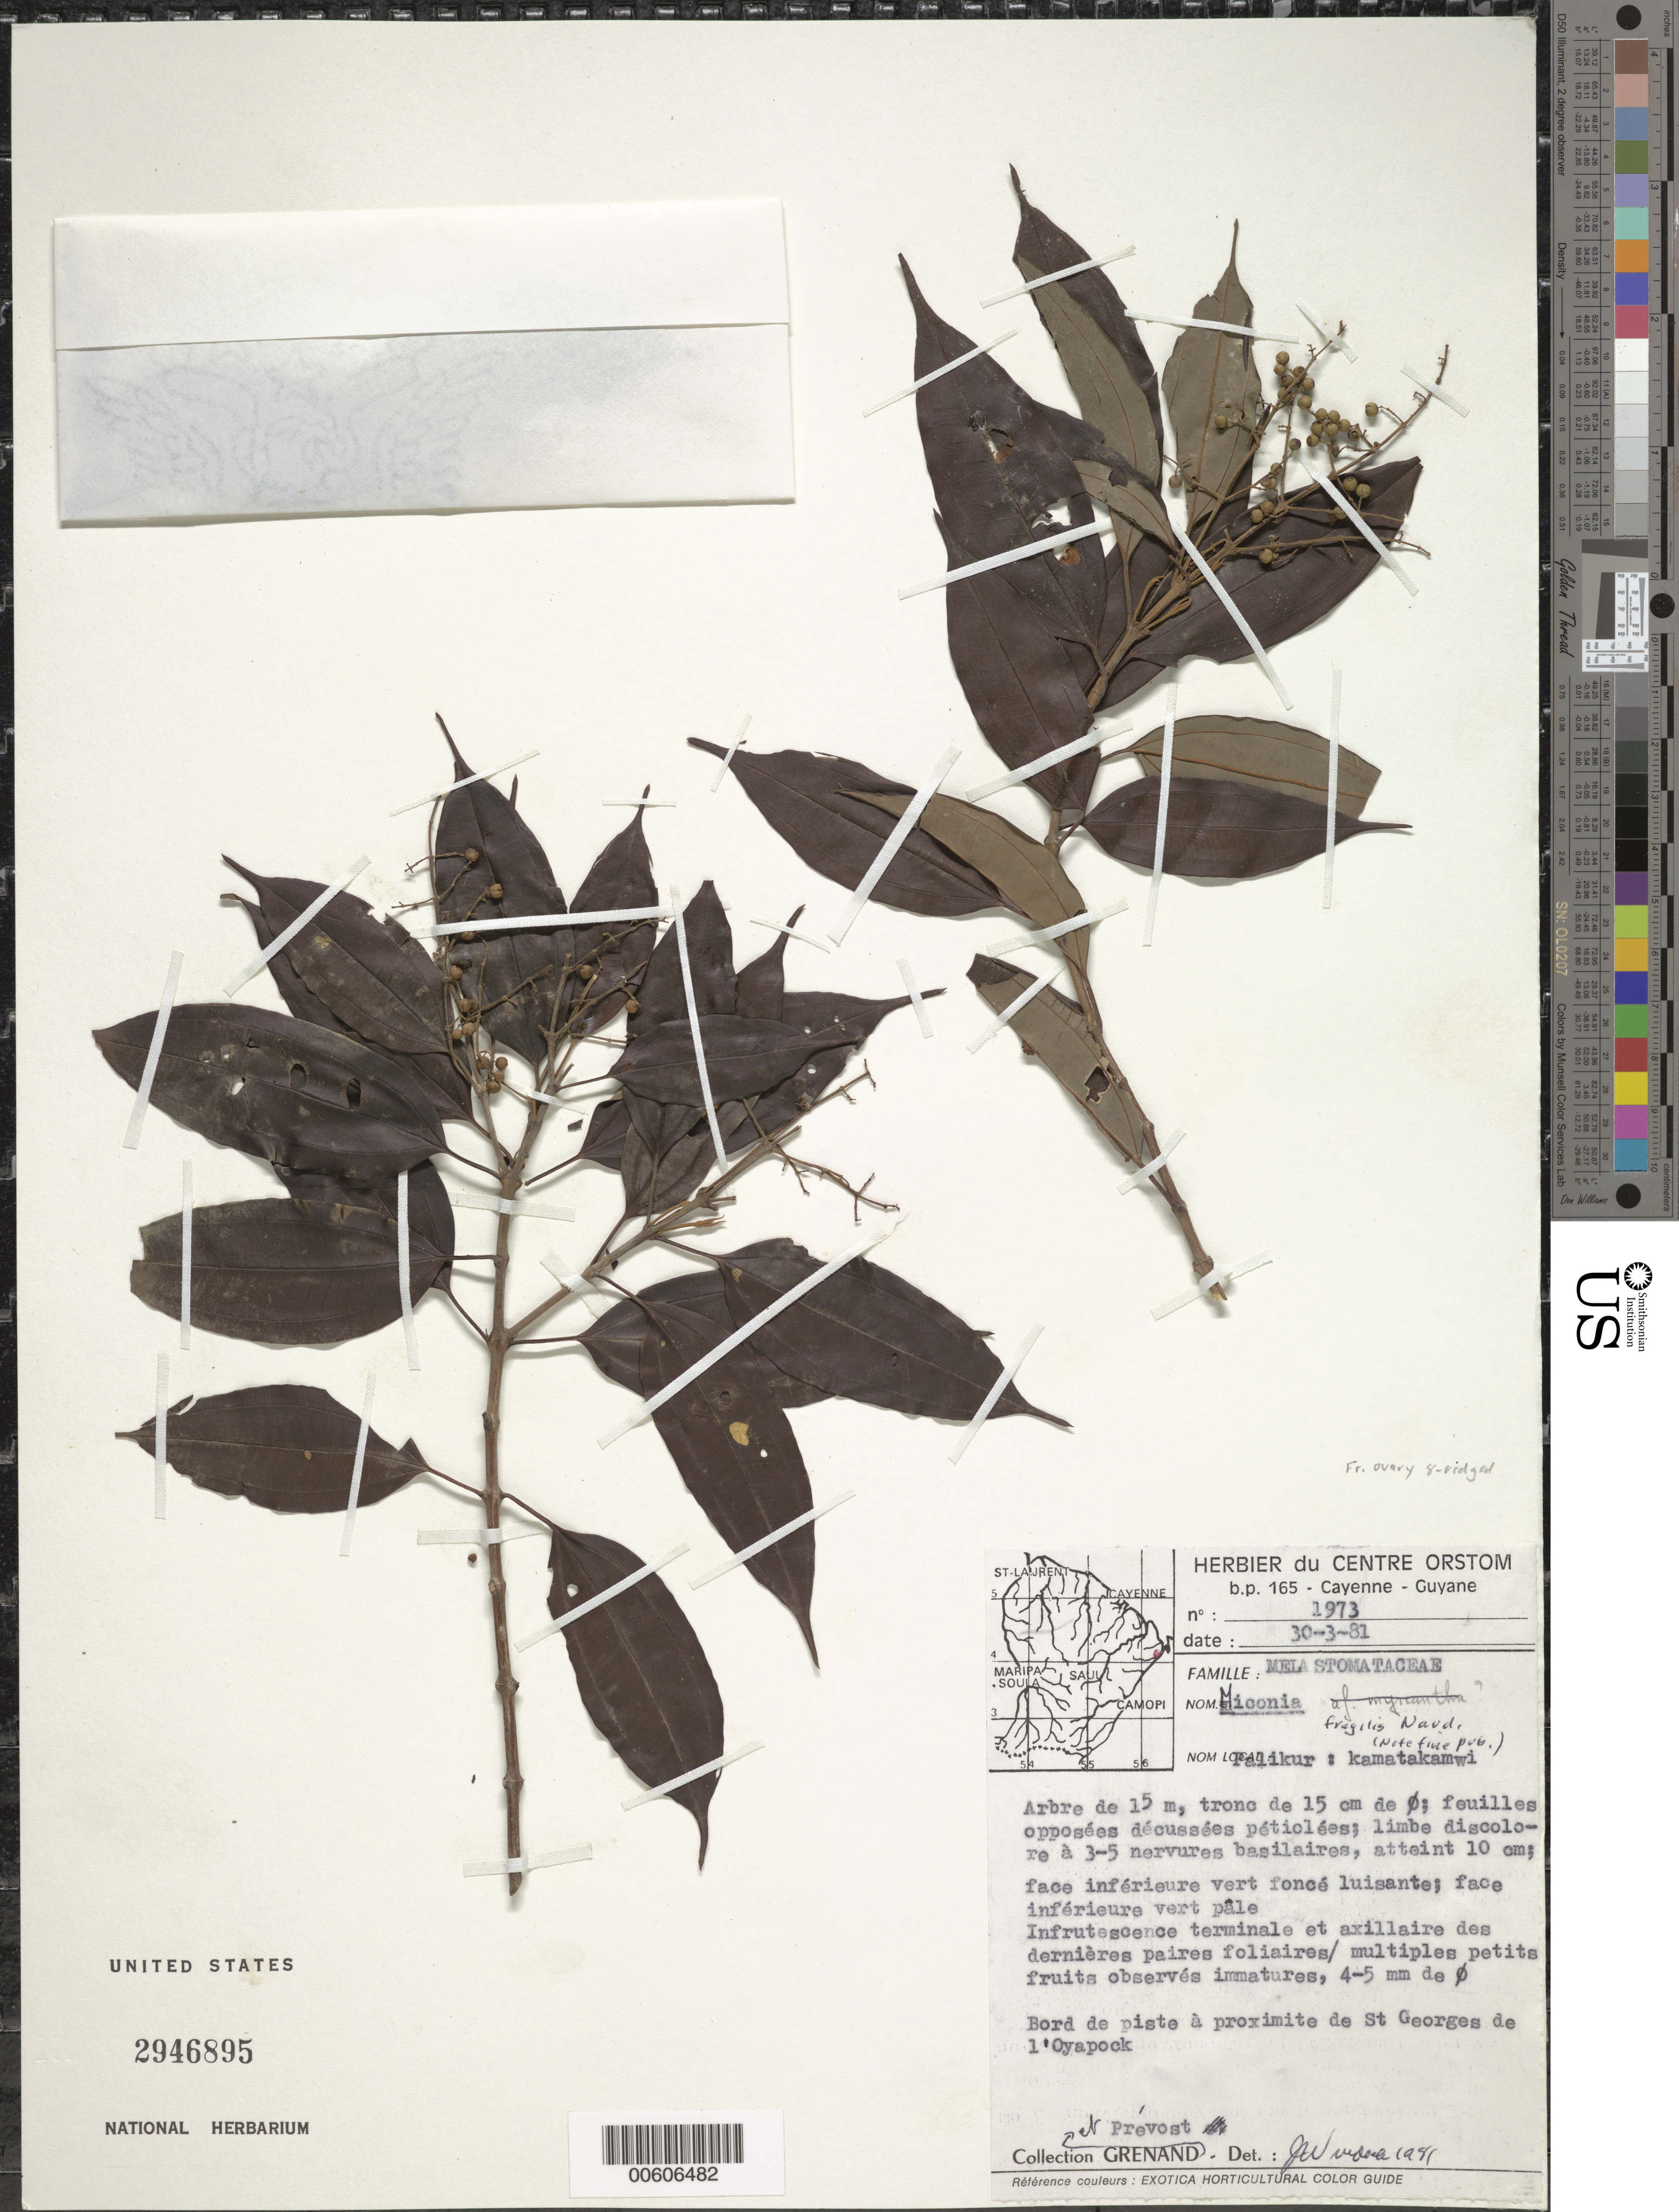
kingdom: Plantae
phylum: Tracheophyta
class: Magnoliopsida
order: Myrtales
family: Melastomataceae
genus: Miconia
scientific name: Miconia fragilis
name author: Naudin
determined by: Wurdack, John J., (US), US (UNITED STATES)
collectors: P. Grenand & M.-F. Prévost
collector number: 1973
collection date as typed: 30-Mar-81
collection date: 1981-03-30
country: French Guiana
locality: St. Georges de l'Oyapock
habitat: Bord de piste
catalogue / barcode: US 2946895